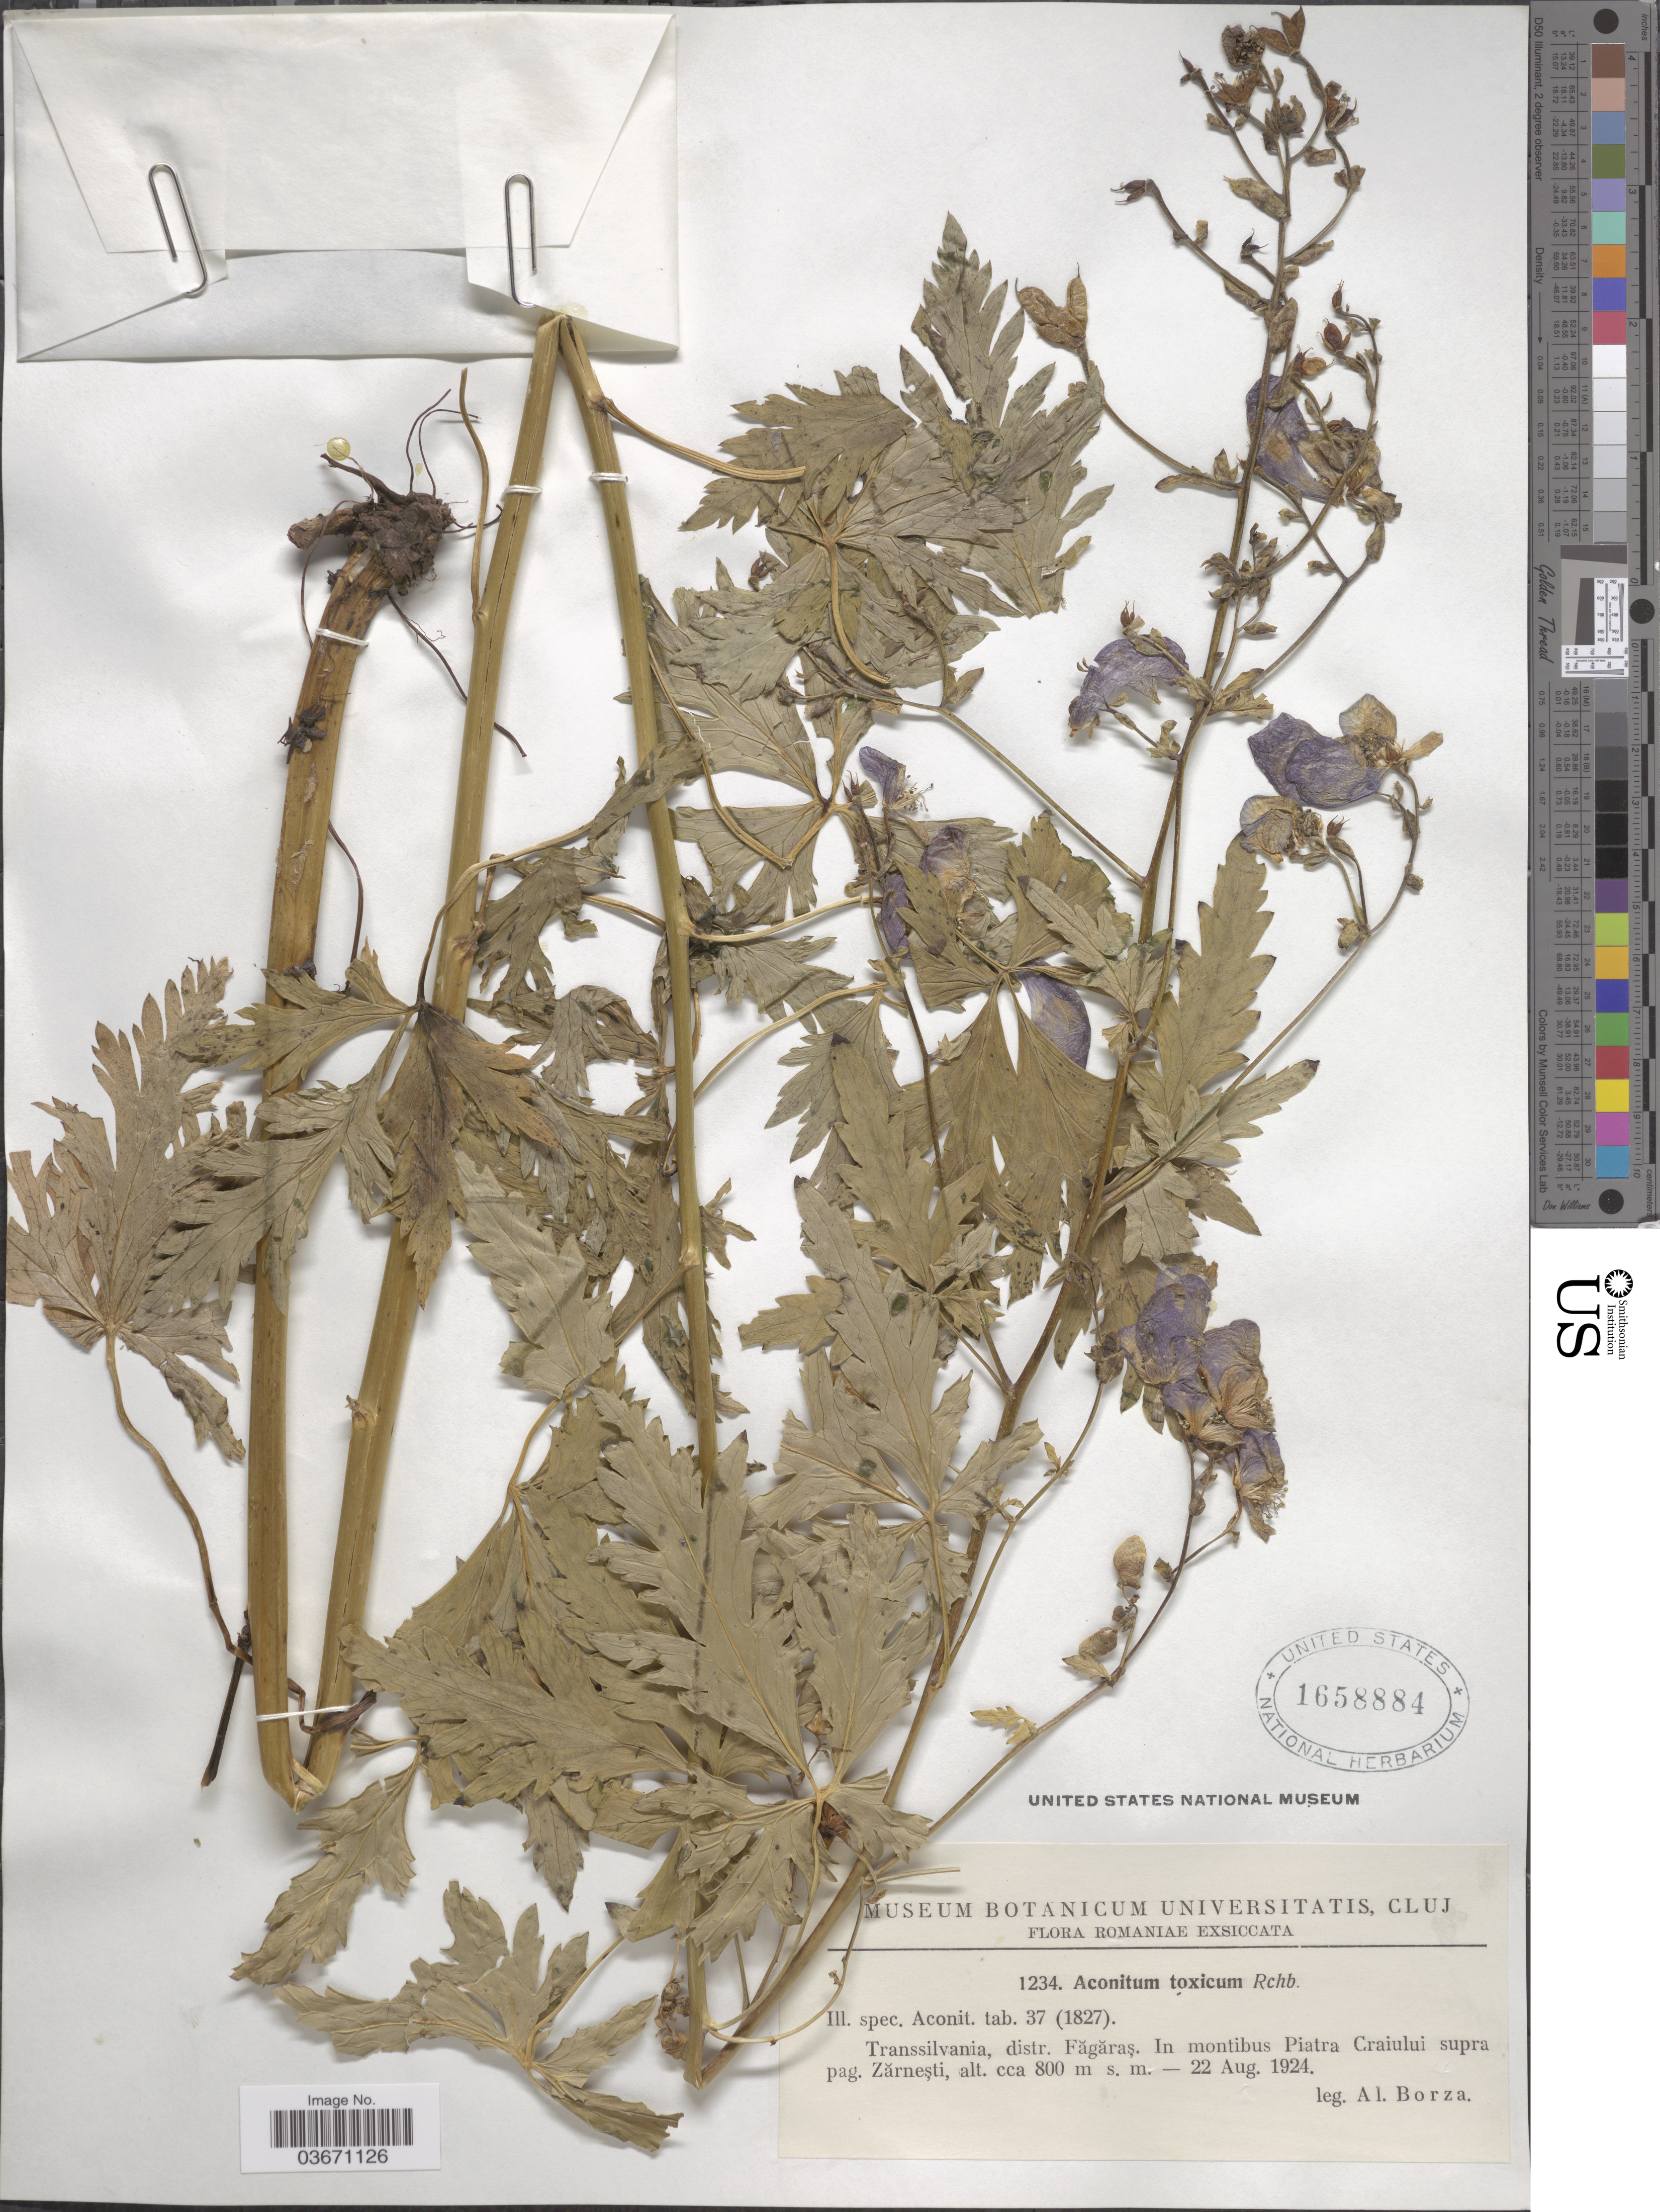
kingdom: Plantae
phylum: Tracheophyta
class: Magnoliopsida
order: Ranunculales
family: Ranunculaceae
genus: Aconitum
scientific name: Aconitum toxicum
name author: Rchb.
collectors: A. Borza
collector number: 1234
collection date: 1924-08-22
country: Romania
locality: Transsilvania, distr. Fagaras. In montibus Piatra Craiului supra pag. Zarnesti.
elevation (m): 800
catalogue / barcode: US 1658884